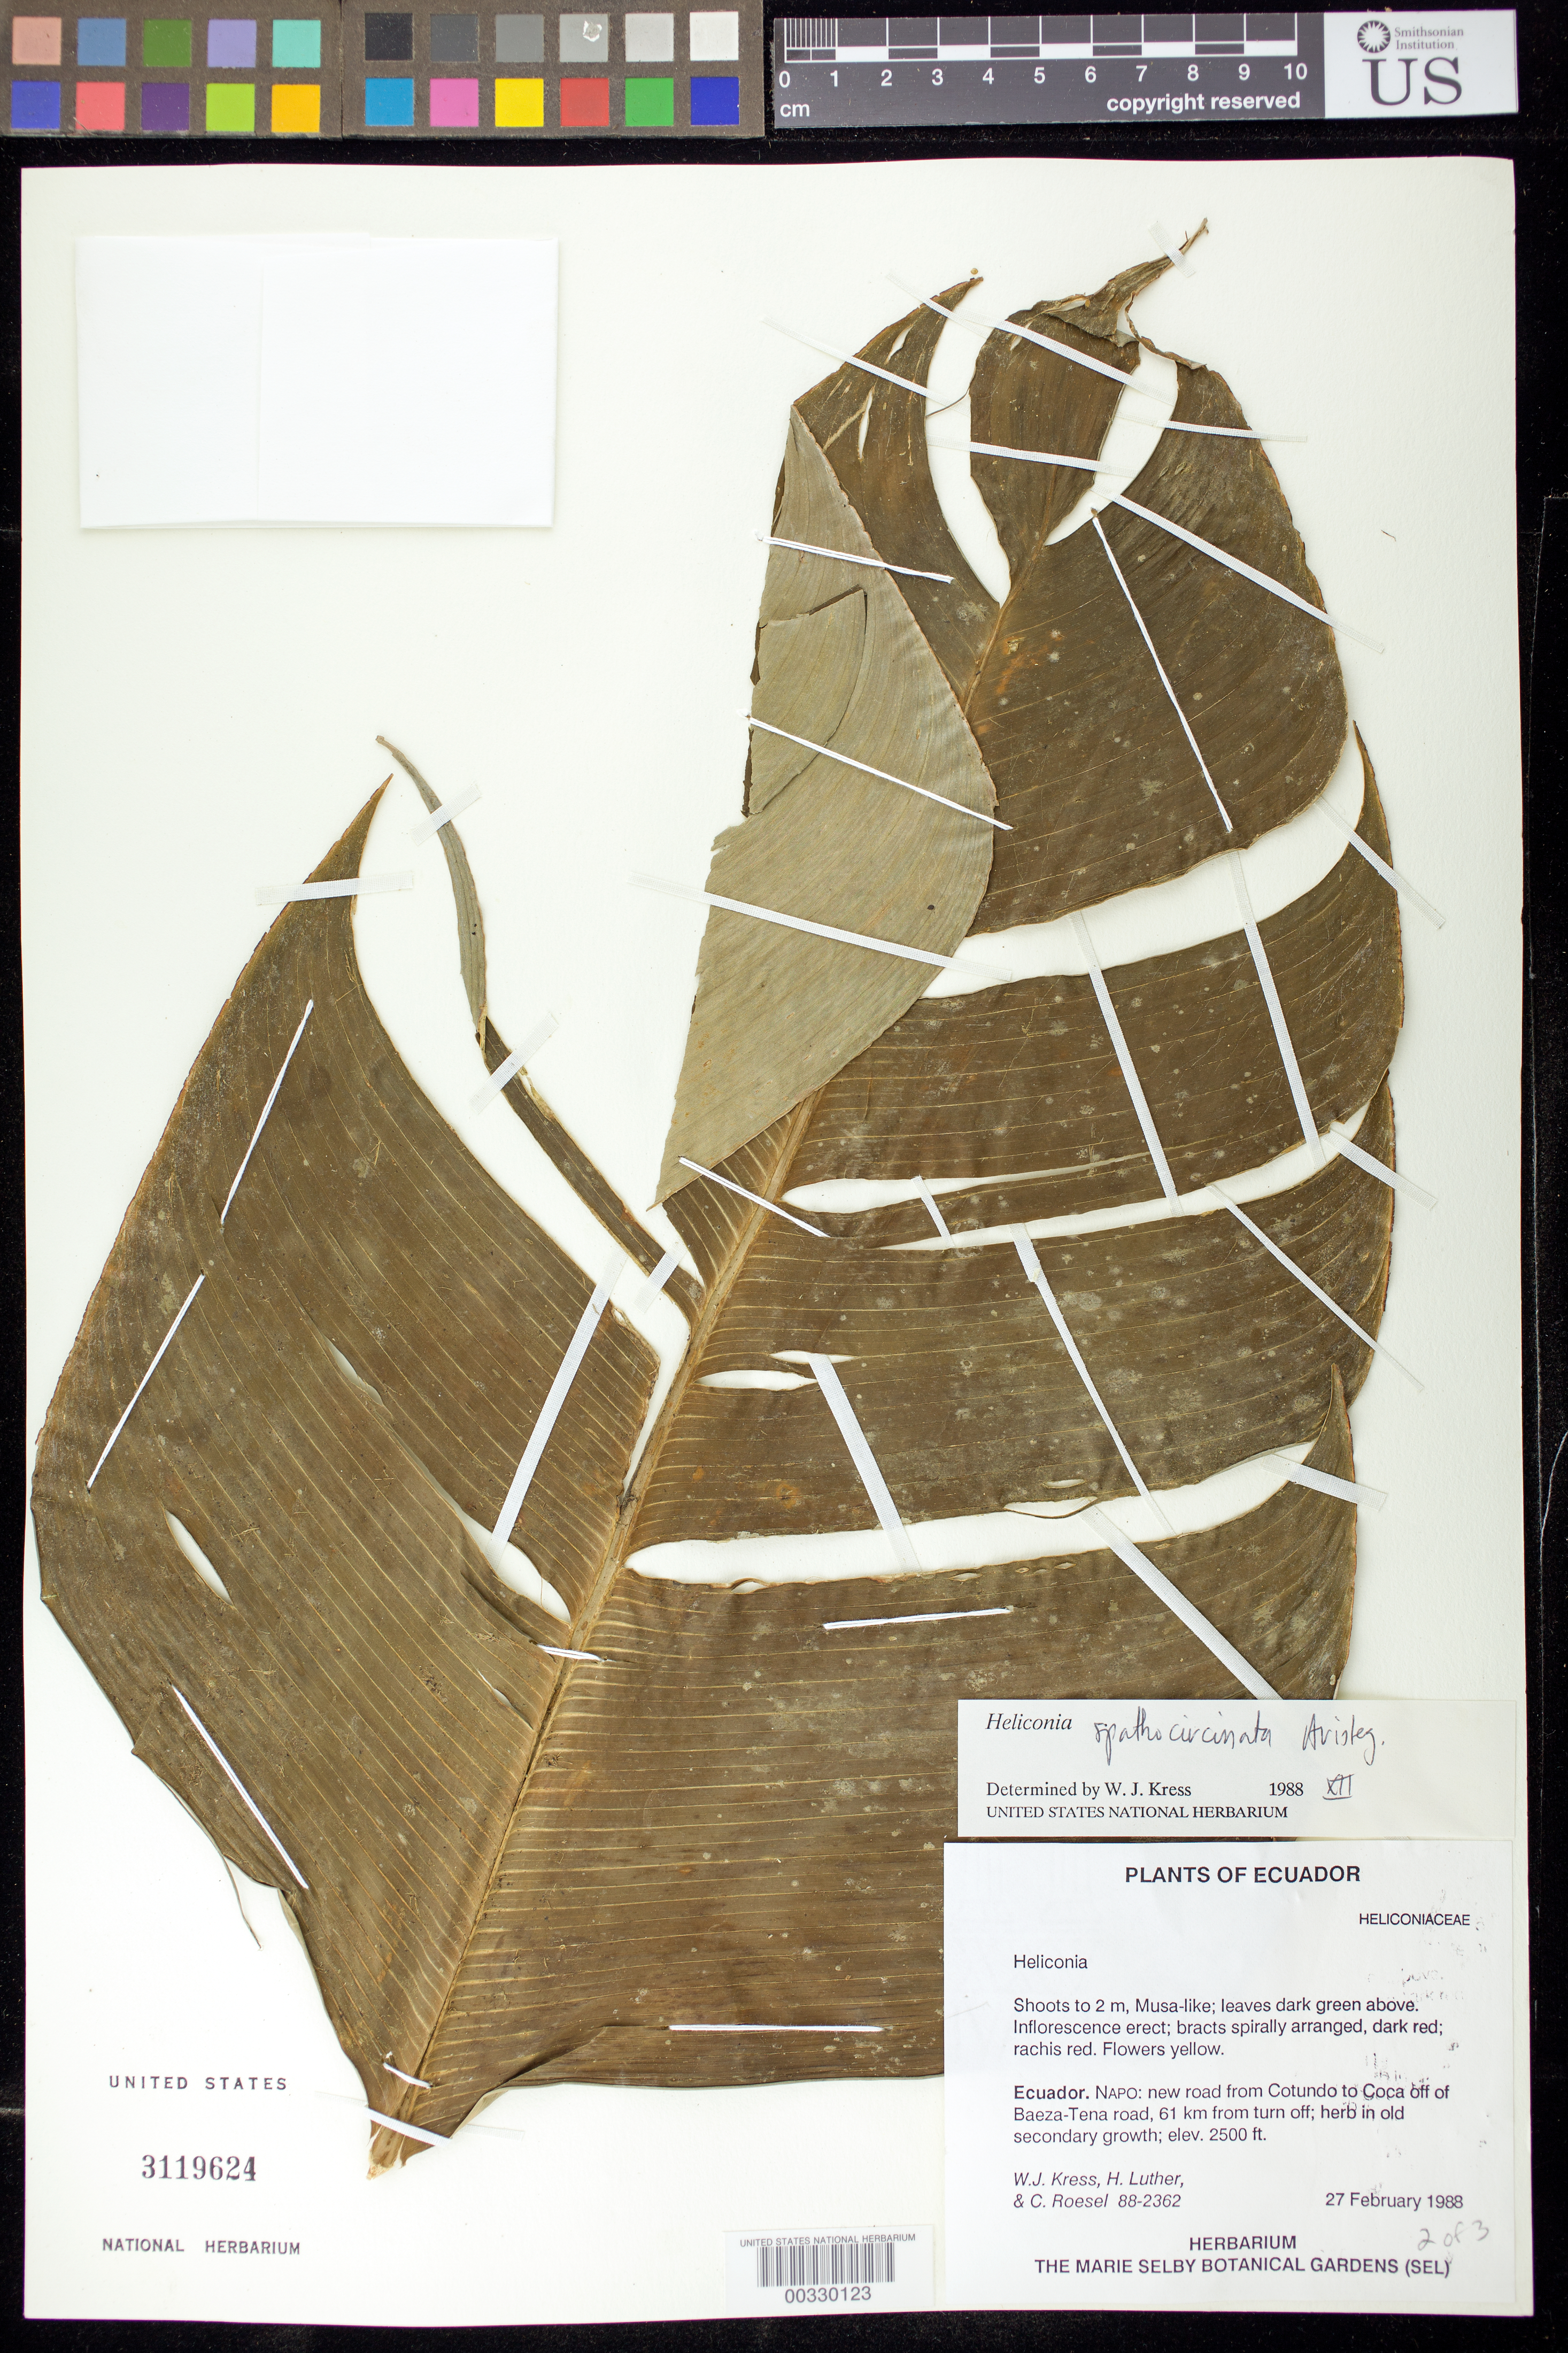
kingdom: Plantae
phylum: Tracheophyta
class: Liliopsida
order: Zingiberales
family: Heliconiaceae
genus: Heliconia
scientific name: Heliconia spathocircinata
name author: Aristeg.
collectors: W. J. Kress, Harry E. Luther & C. S. Roesel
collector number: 88-2362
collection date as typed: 27 Feb 1988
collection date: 1988-02-27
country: Ecuador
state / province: Napo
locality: New road from cOtundo to coca off of baeza-Tena road, 61 km from turn off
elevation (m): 762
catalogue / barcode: US 3119624